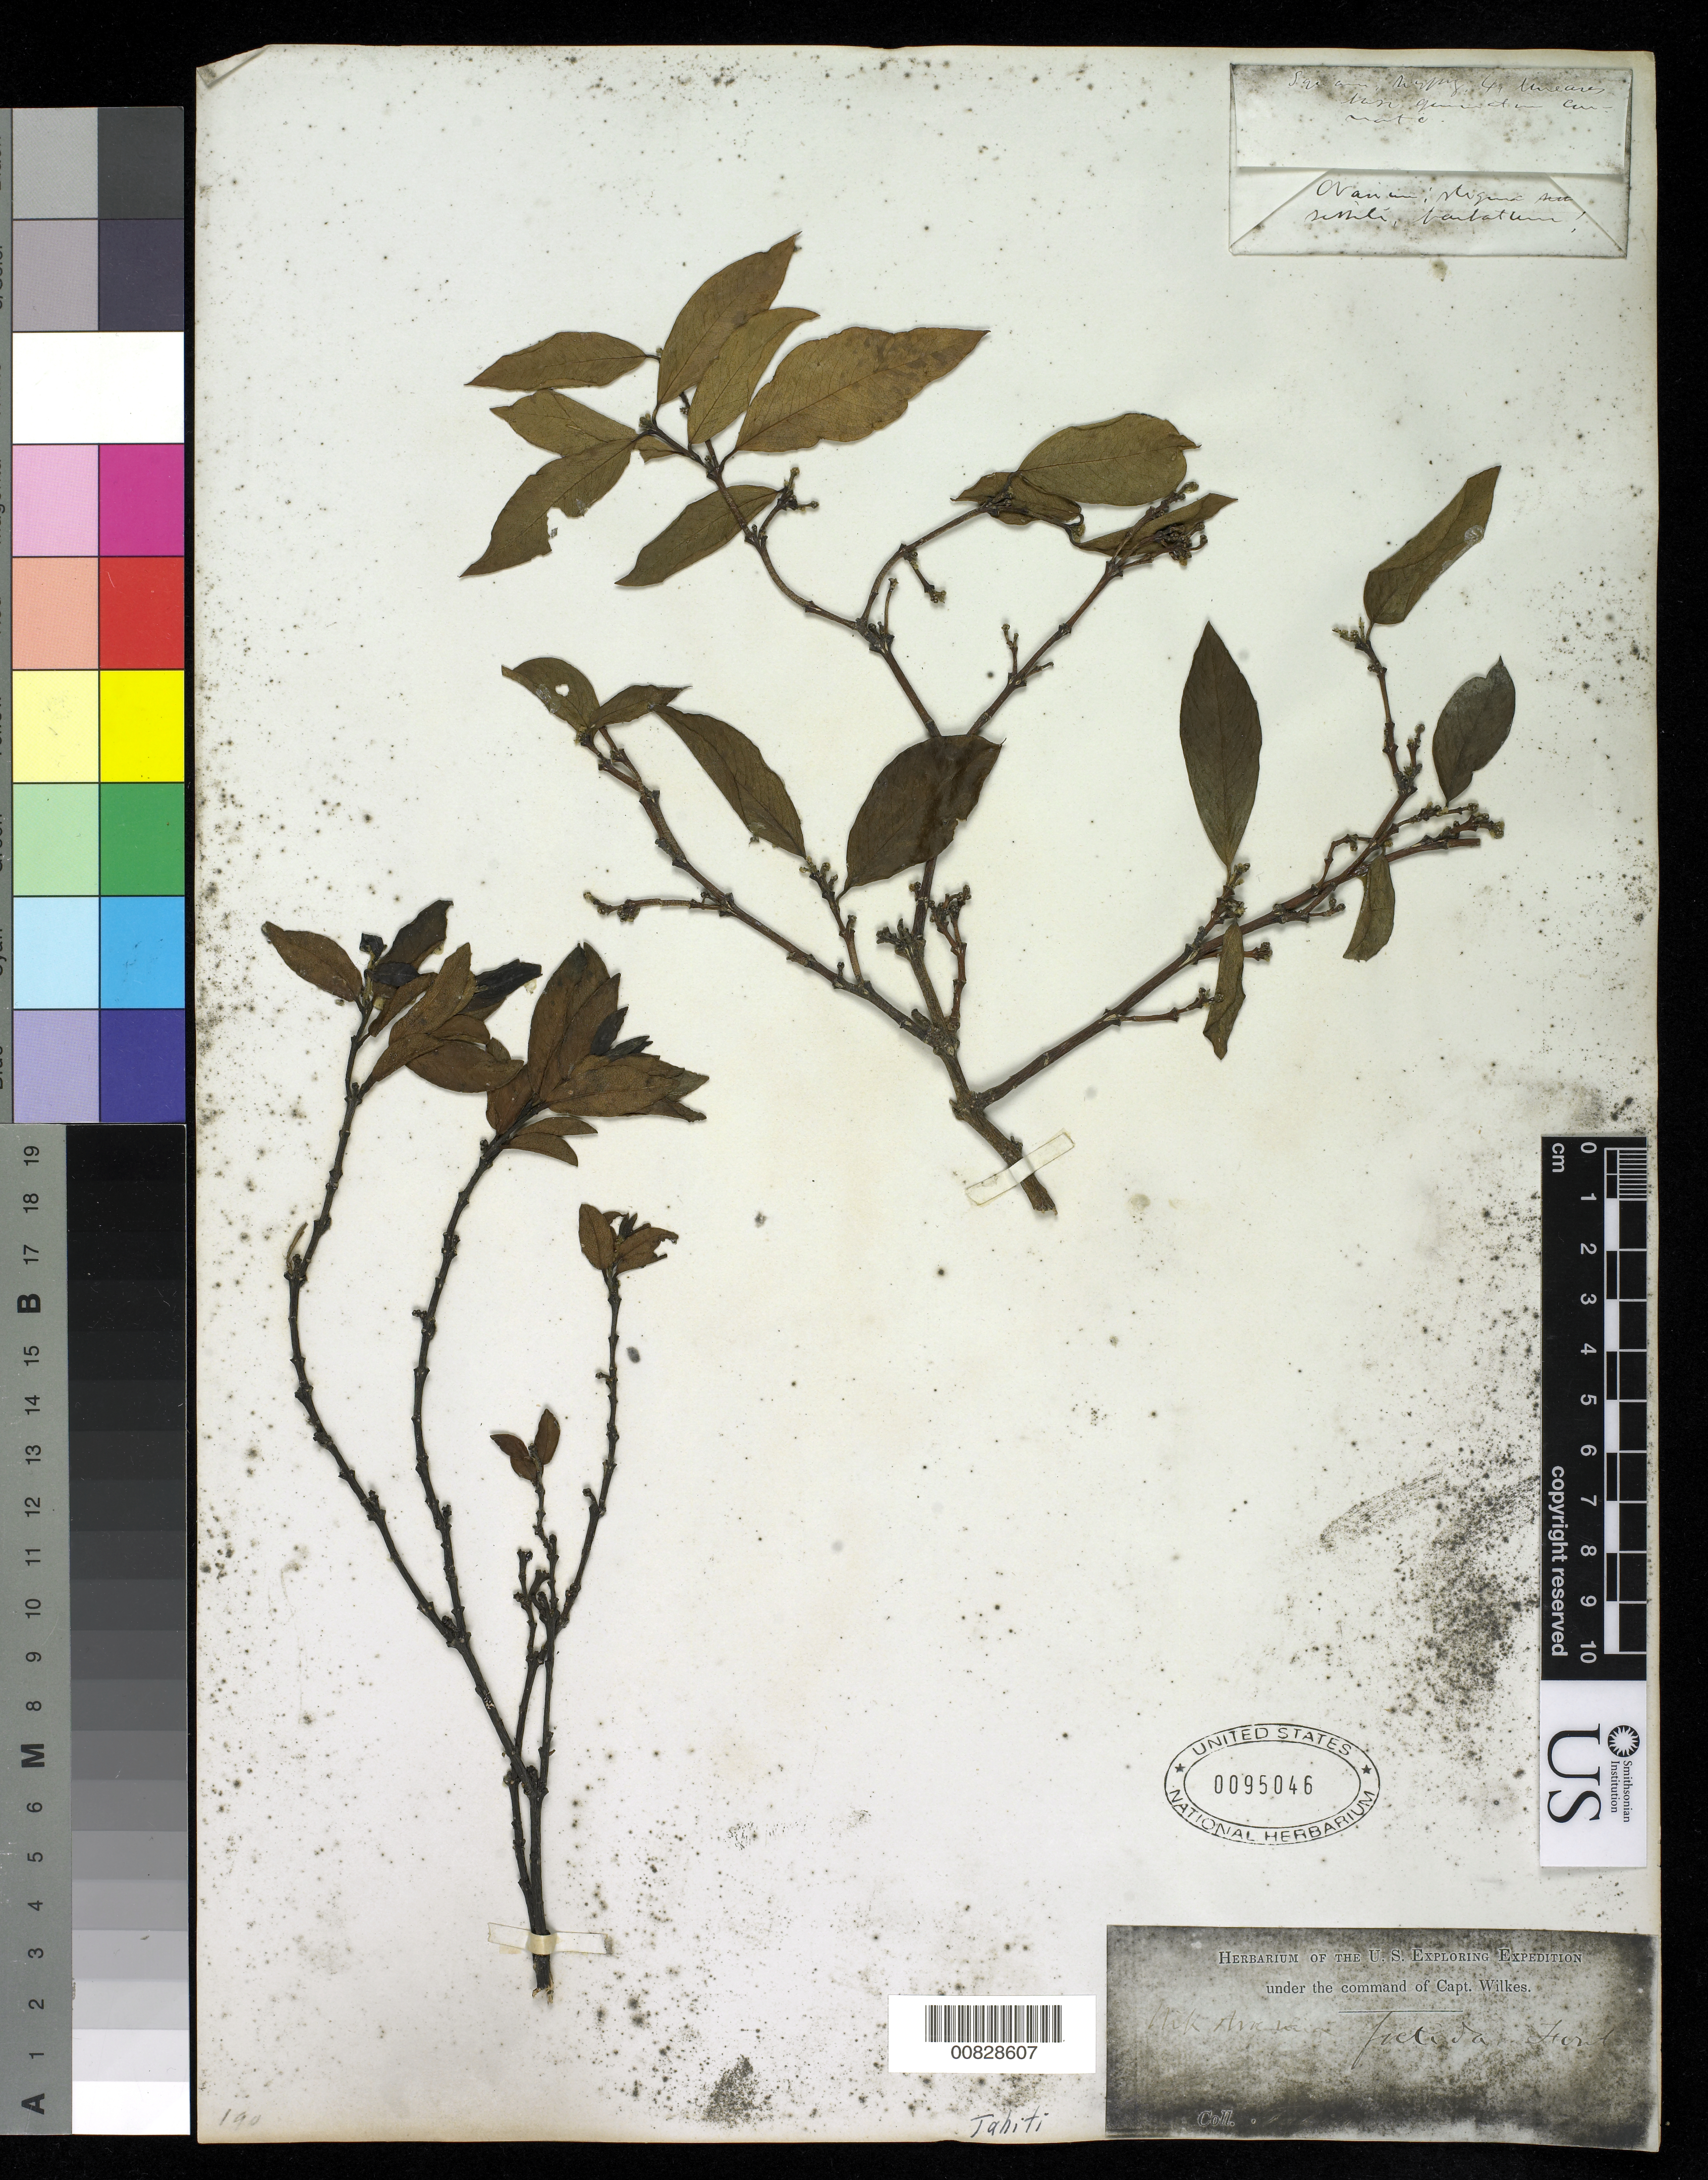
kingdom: Plantae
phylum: Tracheophyta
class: Magnoliopsida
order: Malvales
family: Thymelaeaceae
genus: Wikstroemia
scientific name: Wikstroemia coriacea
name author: Seem.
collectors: Wilkes Explor. Exped.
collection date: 1838/1842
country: French Polynesia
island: Tahiti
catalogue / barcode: US 95046